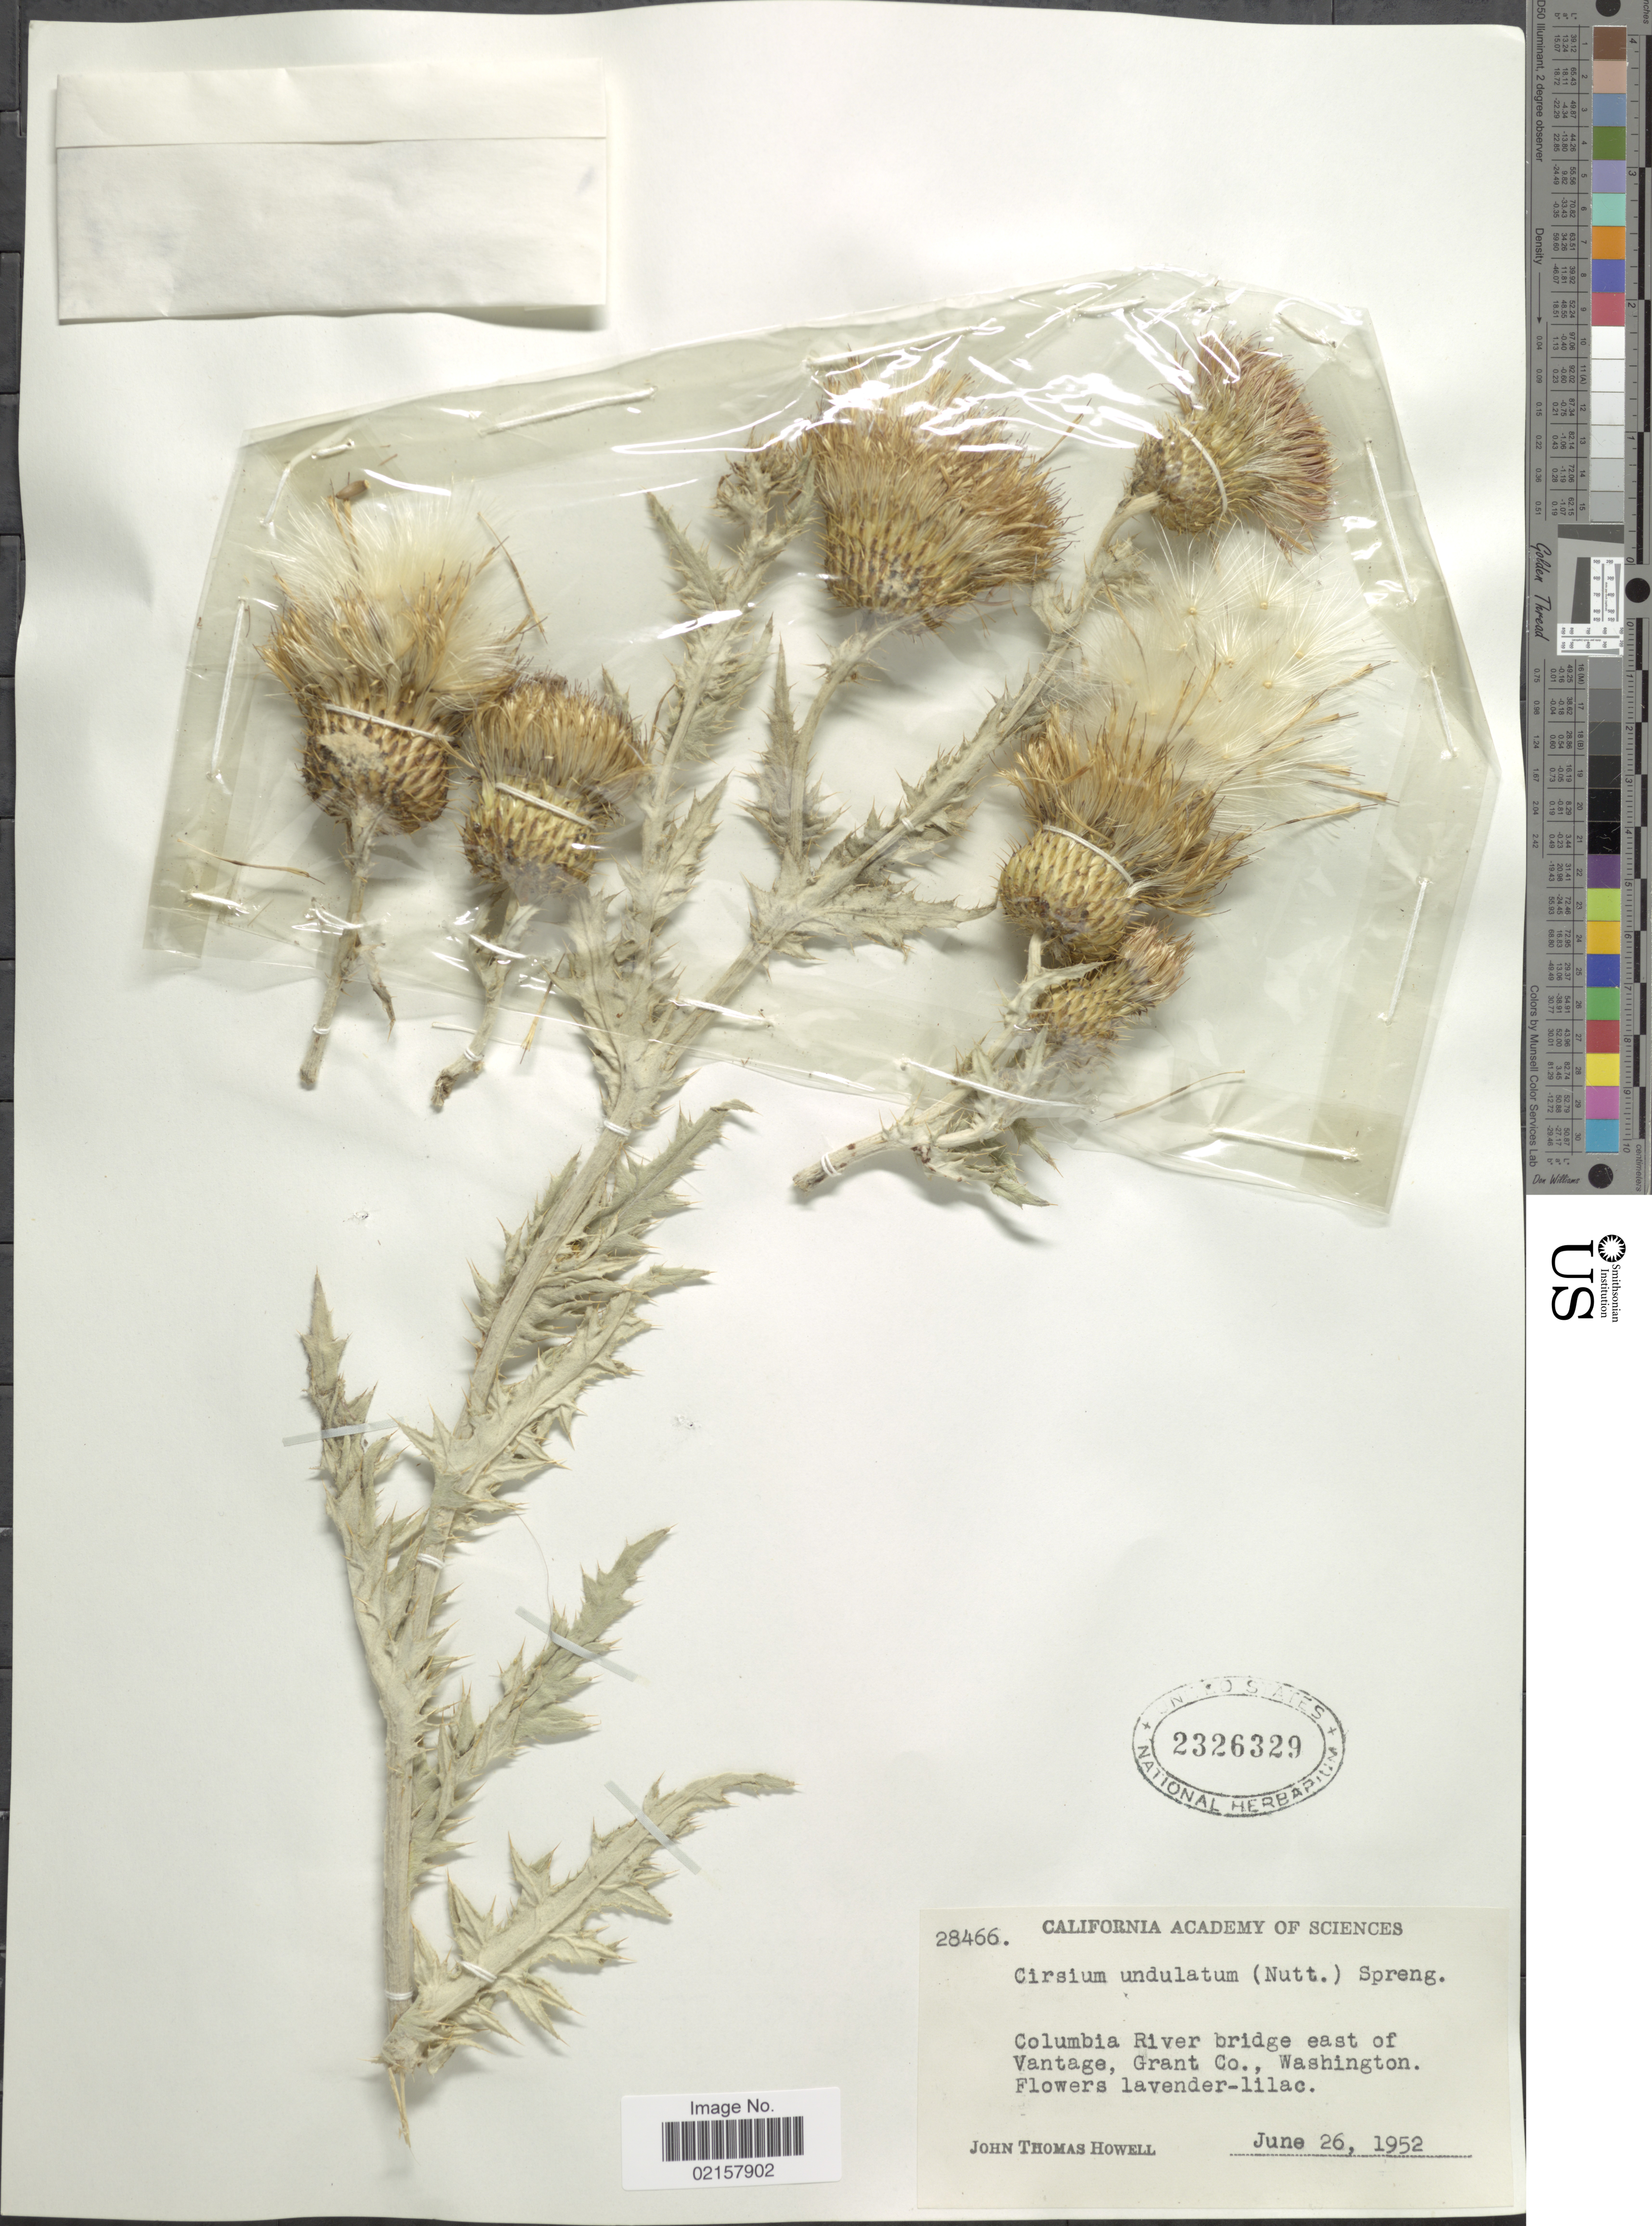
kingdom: Plantae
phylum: Tracheophyta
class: Magnoliopsida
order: Asterales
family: Asteraceae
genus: Cirsium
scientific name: Cirsium undulatum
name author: (Nutt.) Spreng.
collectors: J. T. Howell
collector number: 28466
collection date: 1952-06-26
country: United States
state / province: Washington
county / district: Grant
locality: Columbia River bridge east of Vantage, Grant Co.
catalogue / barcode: US 2326329